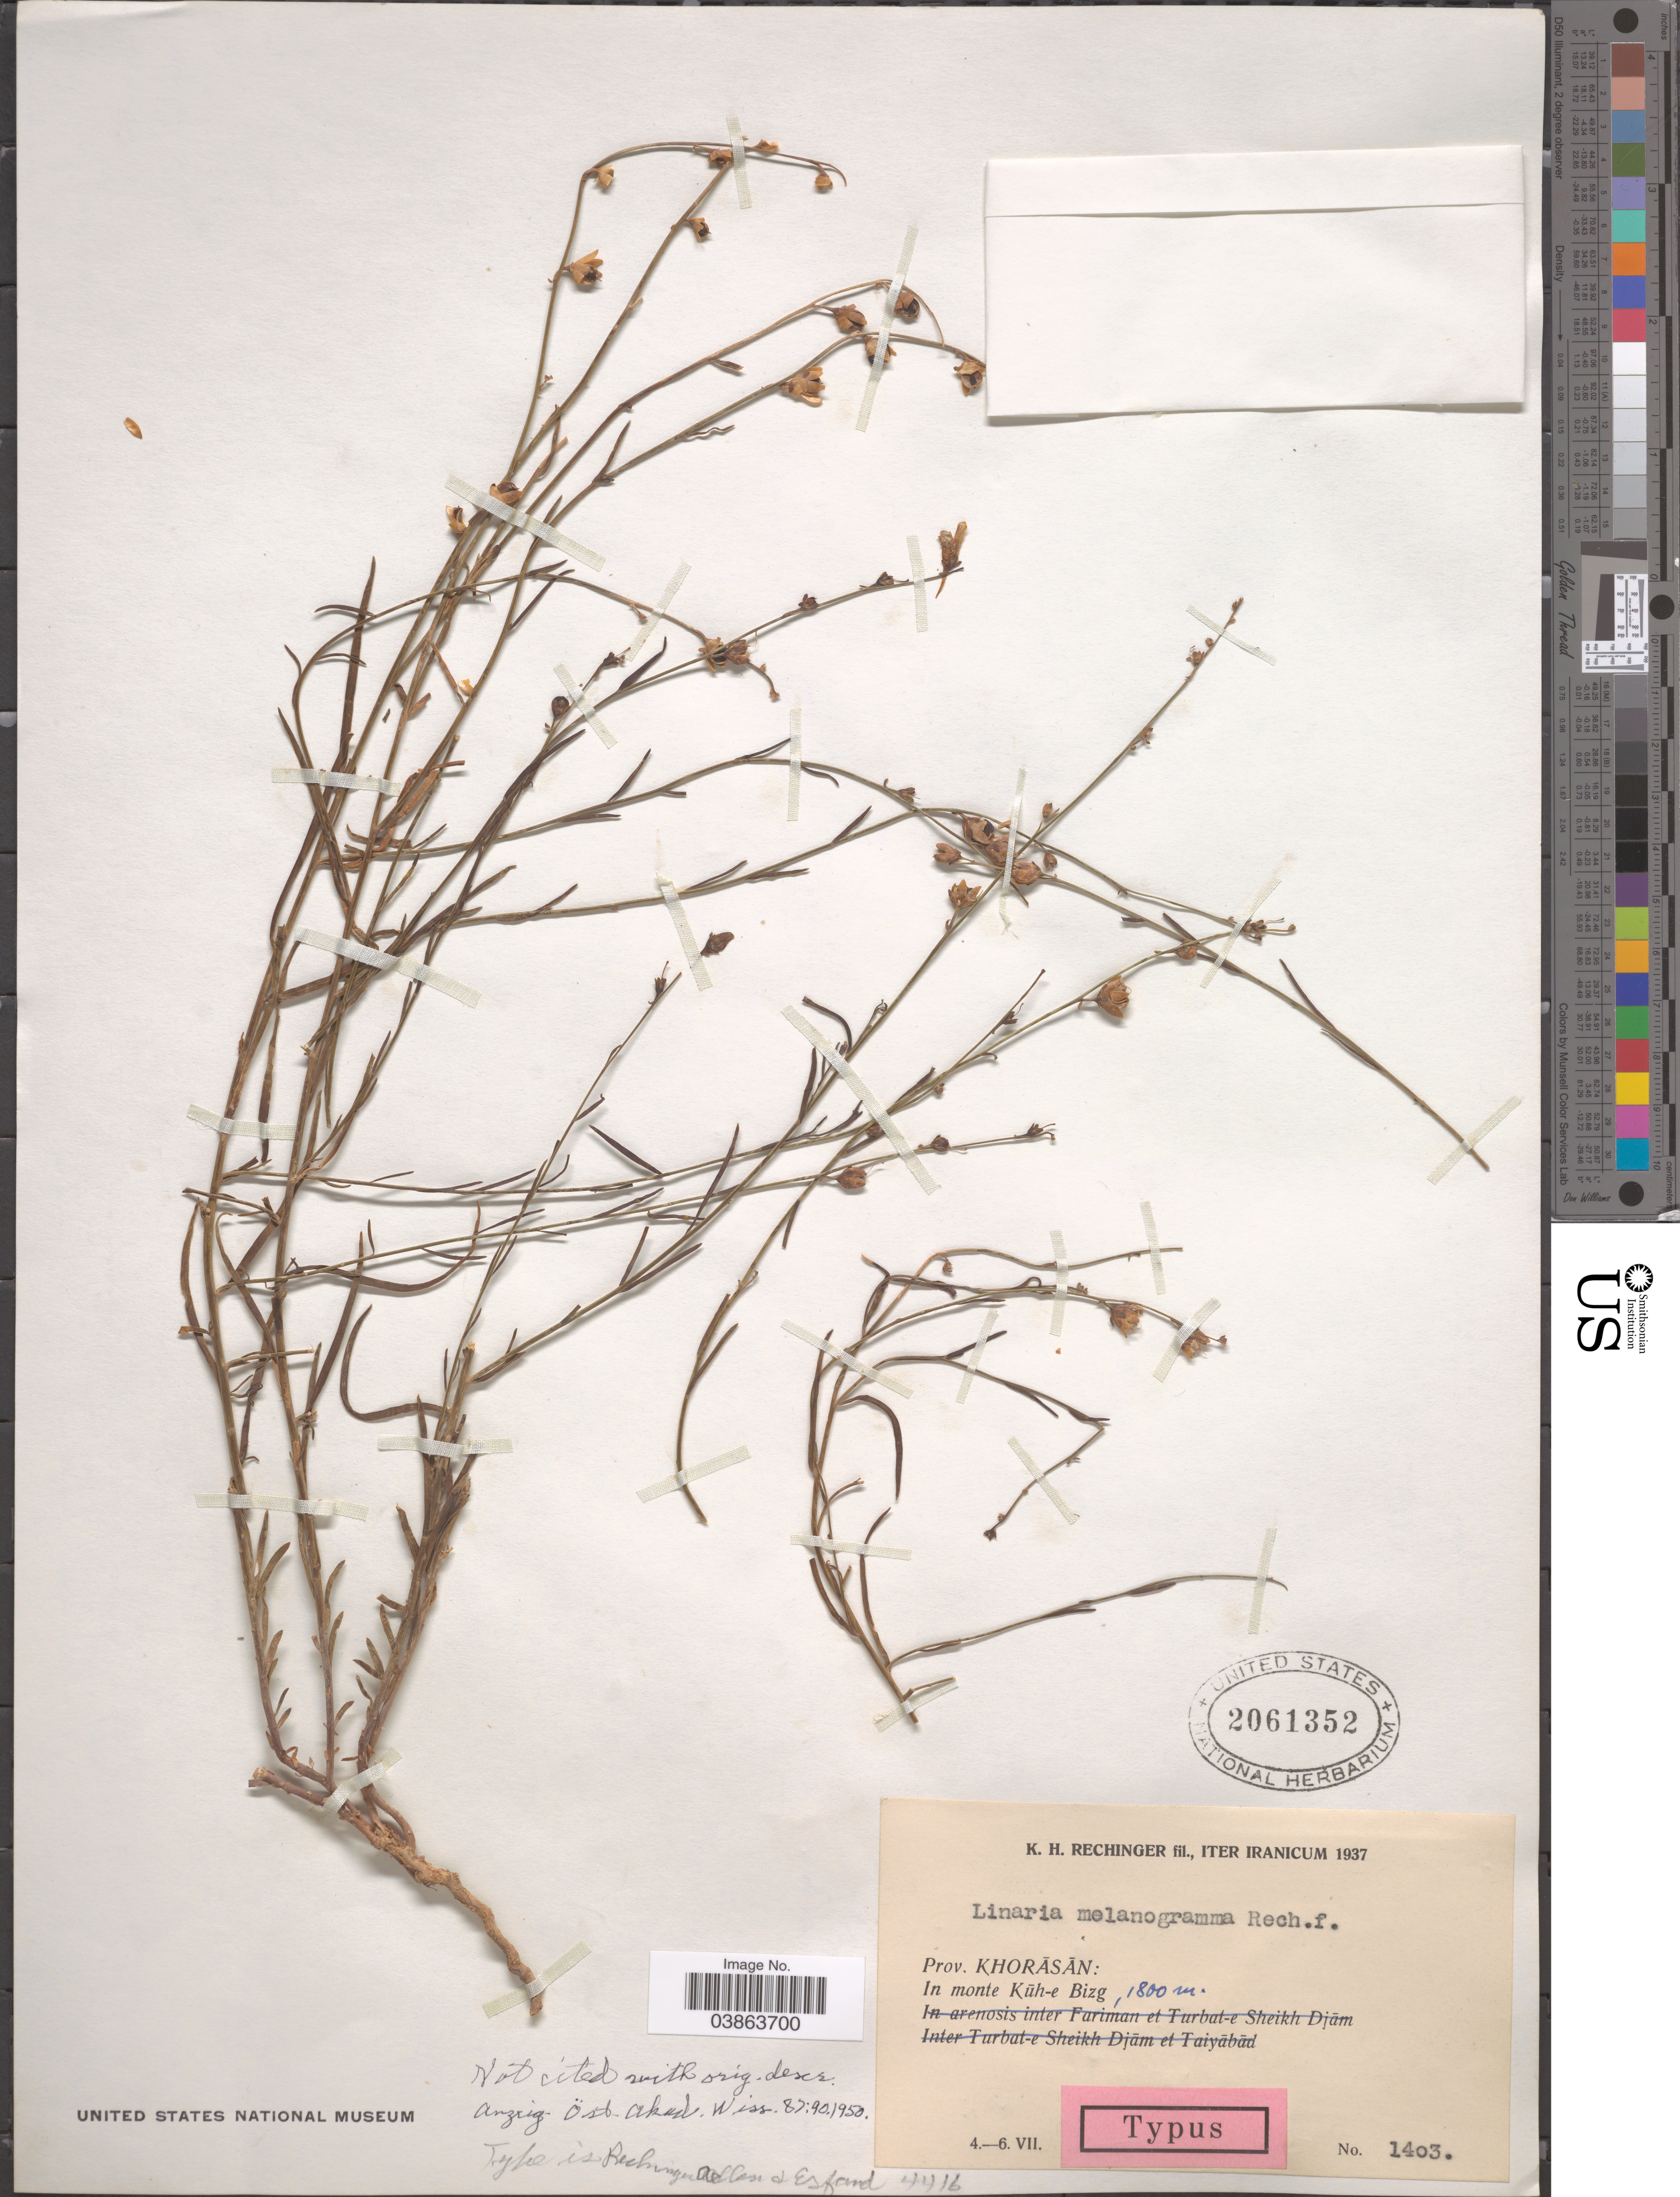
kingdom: Plantae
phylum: Tracheophyta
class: Magnoliopsida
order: Lamiales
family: Plantaginaceae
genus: Linaria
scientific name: Linaria melanogramma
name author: Rech. f. et al.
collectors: K. H. Rechinger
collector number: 1403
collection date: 1937-07-04/1937-07-06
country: Iran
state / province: Khorasan [obsolete]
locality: In monte Kūh-e Bizg.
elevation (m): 1800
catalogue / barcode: US 2061352